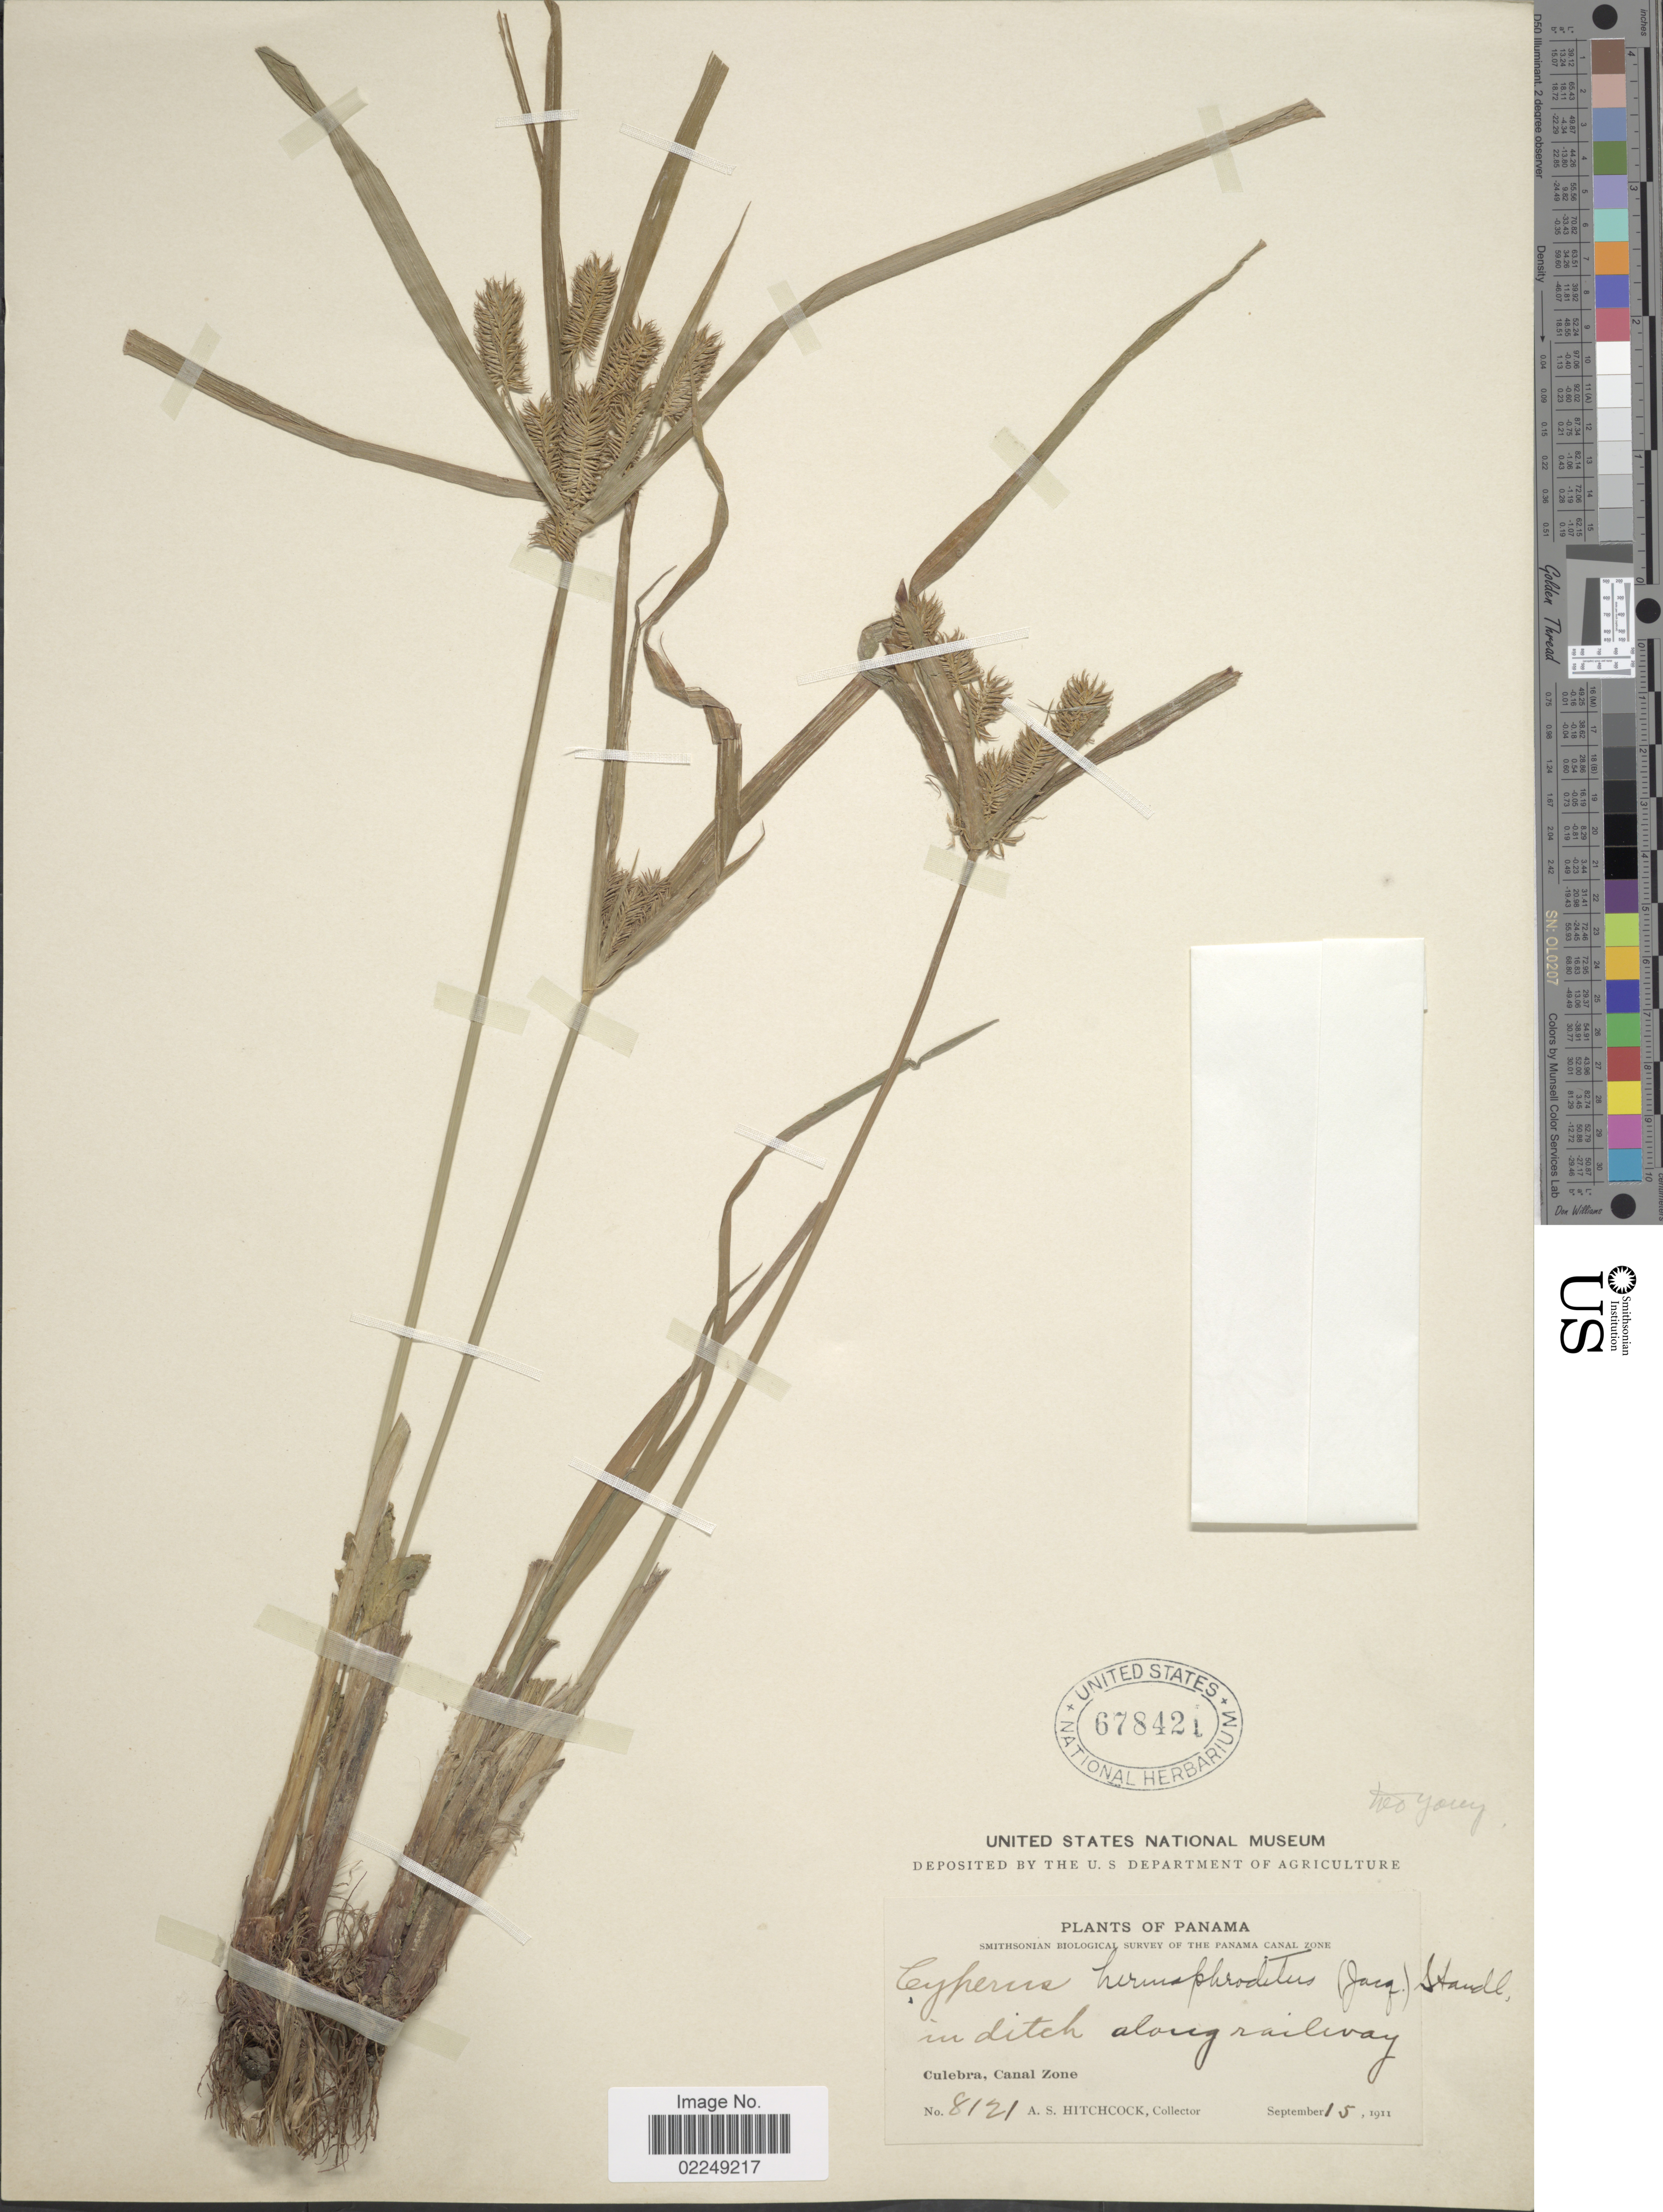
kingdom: Plantae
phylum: Tracheophyta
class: Liliopsida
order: Poales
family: Cyperaceae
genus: Cyperus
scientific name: Cyperus hermaphroditus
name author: (Jacq.) Standl.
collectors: A. S. Hitchcock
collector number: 8121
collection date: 1911-09-15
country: Panama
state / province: Colón / Panamá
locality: Culebra, Canal Zone, Along railway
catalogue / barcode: US 678421